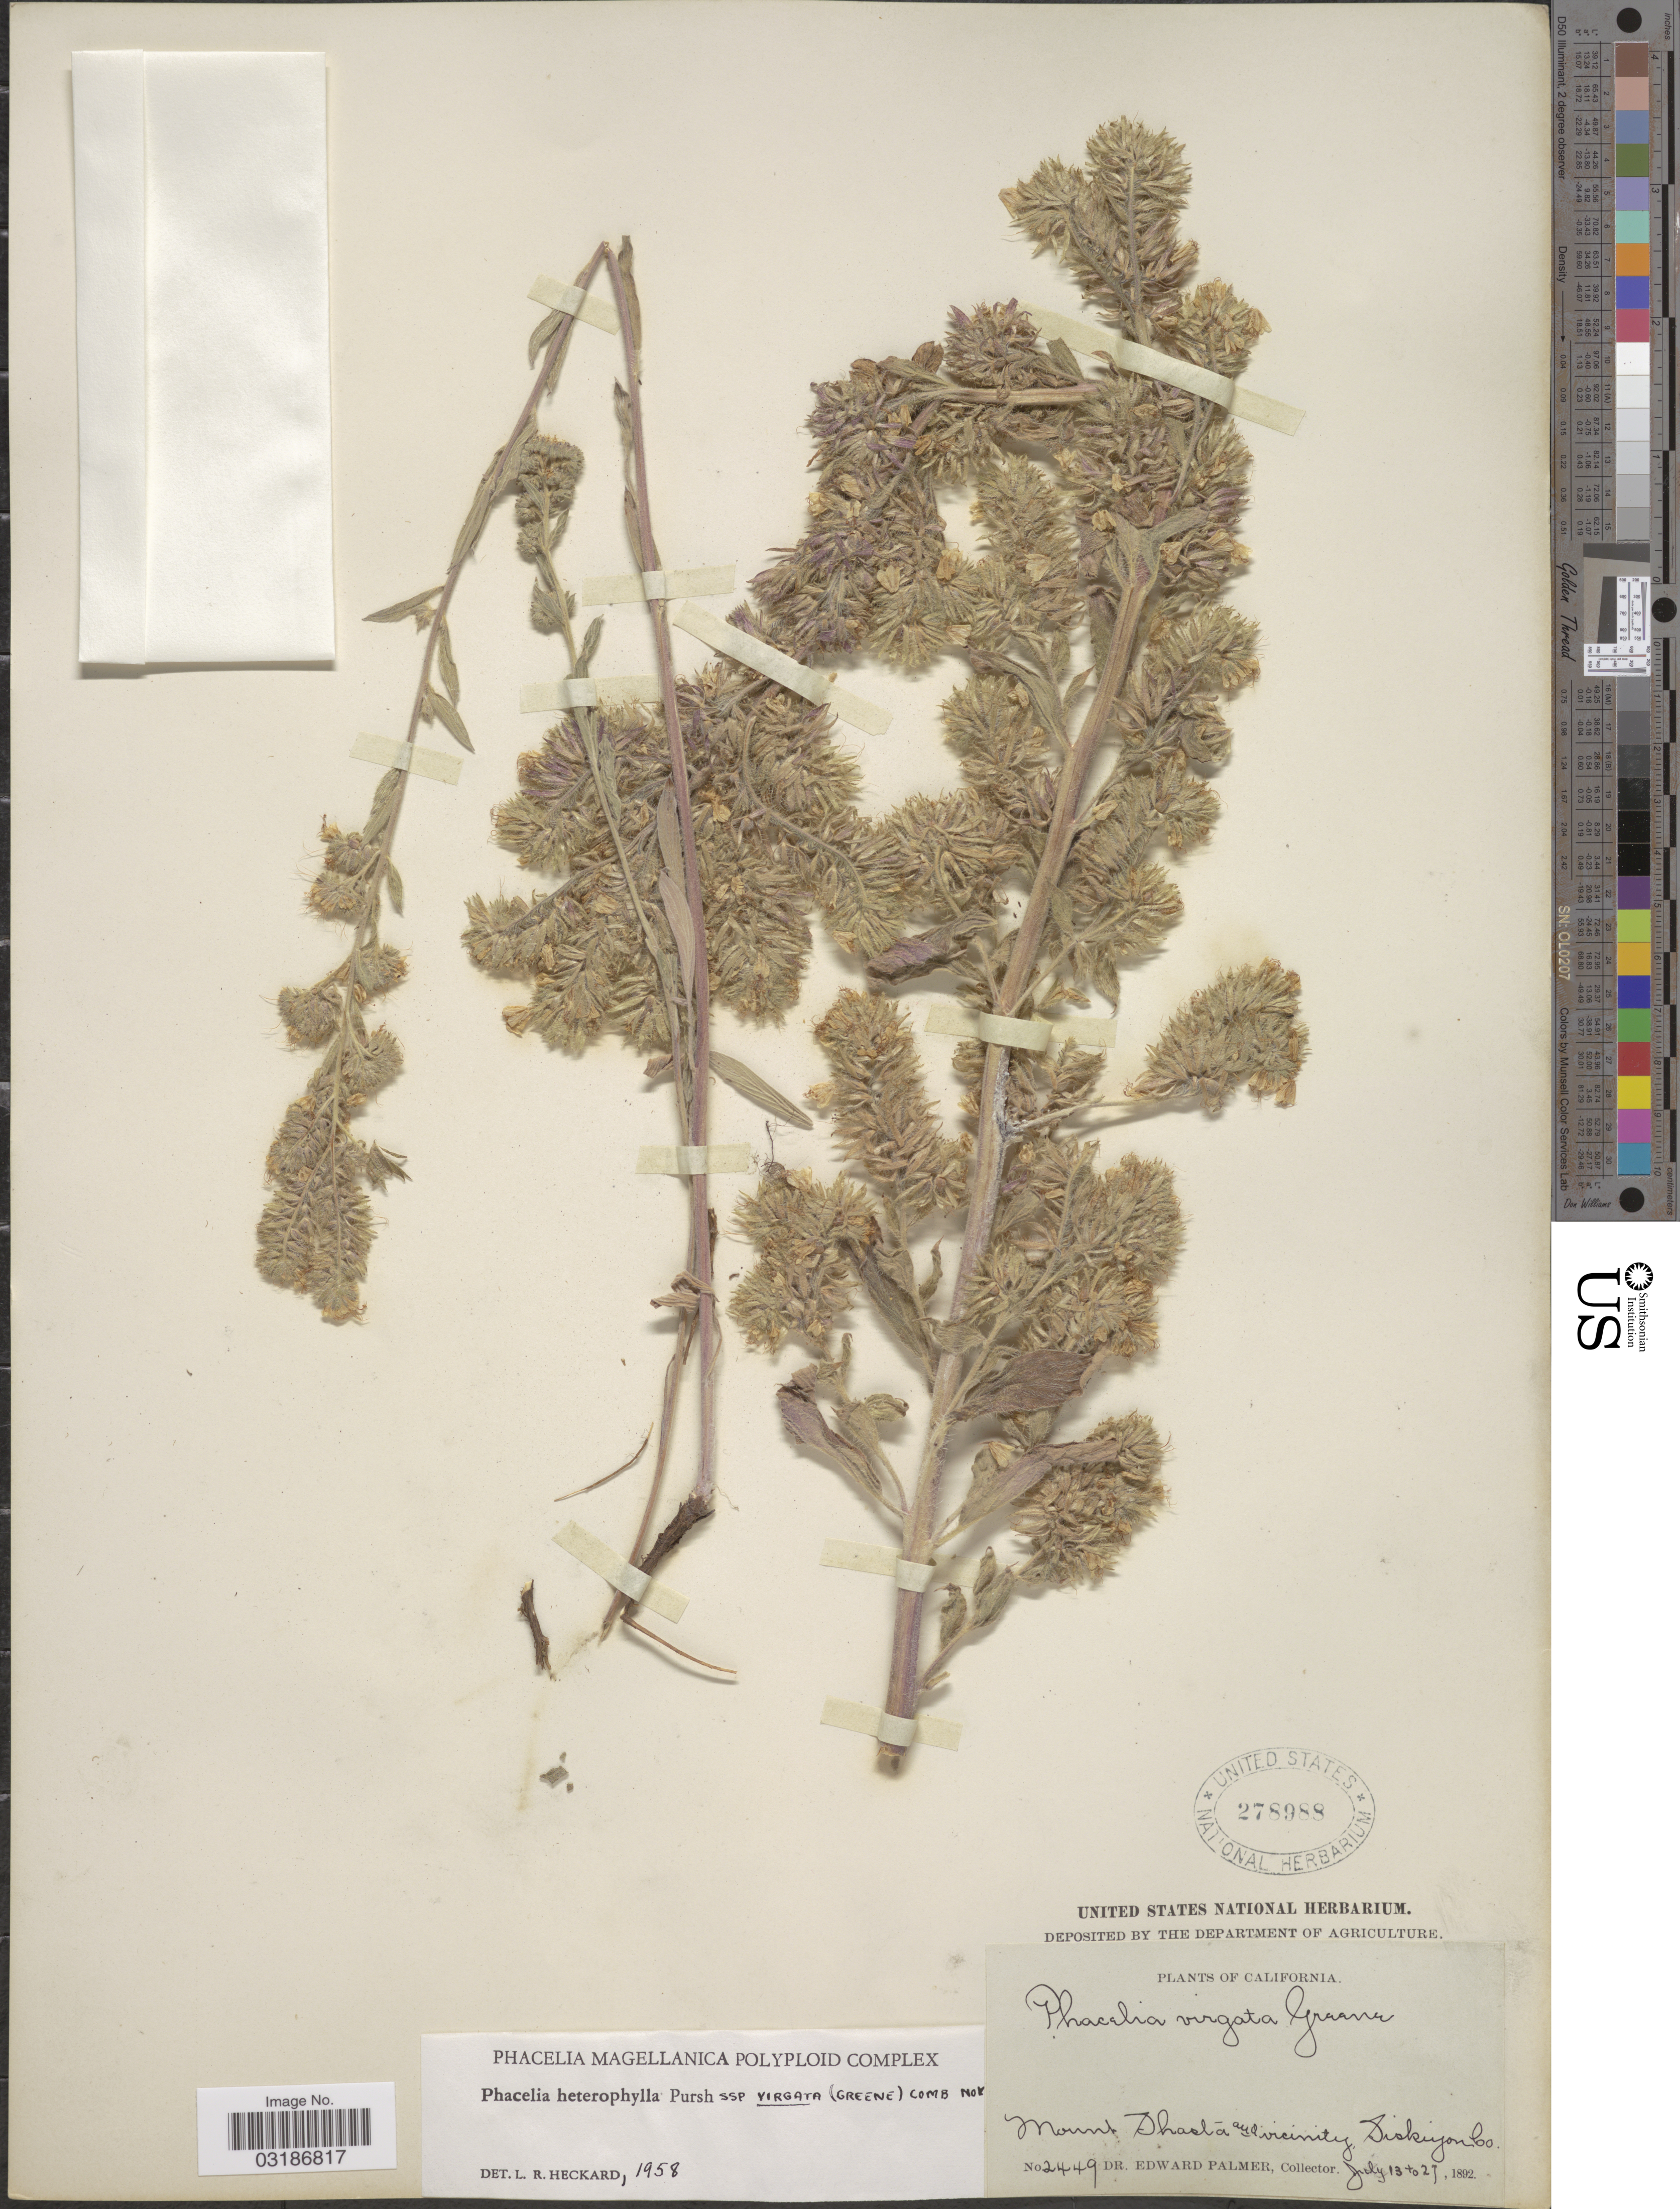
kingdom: Plantae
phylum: Tracheophyta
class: Magnoliopsida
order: Boraginales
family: Hydrophyllaceae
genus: Phacelia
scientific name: Phacelia heterophylla subsp. virgata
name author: (Greene) Heckard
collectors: E. Palmer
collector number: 2449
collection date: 1892-07-13/1892-07-27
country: United States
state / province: California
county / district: Siskiyou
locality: Mount Shasta and vicinity. Siskiyou Co.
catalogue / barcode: US 278988